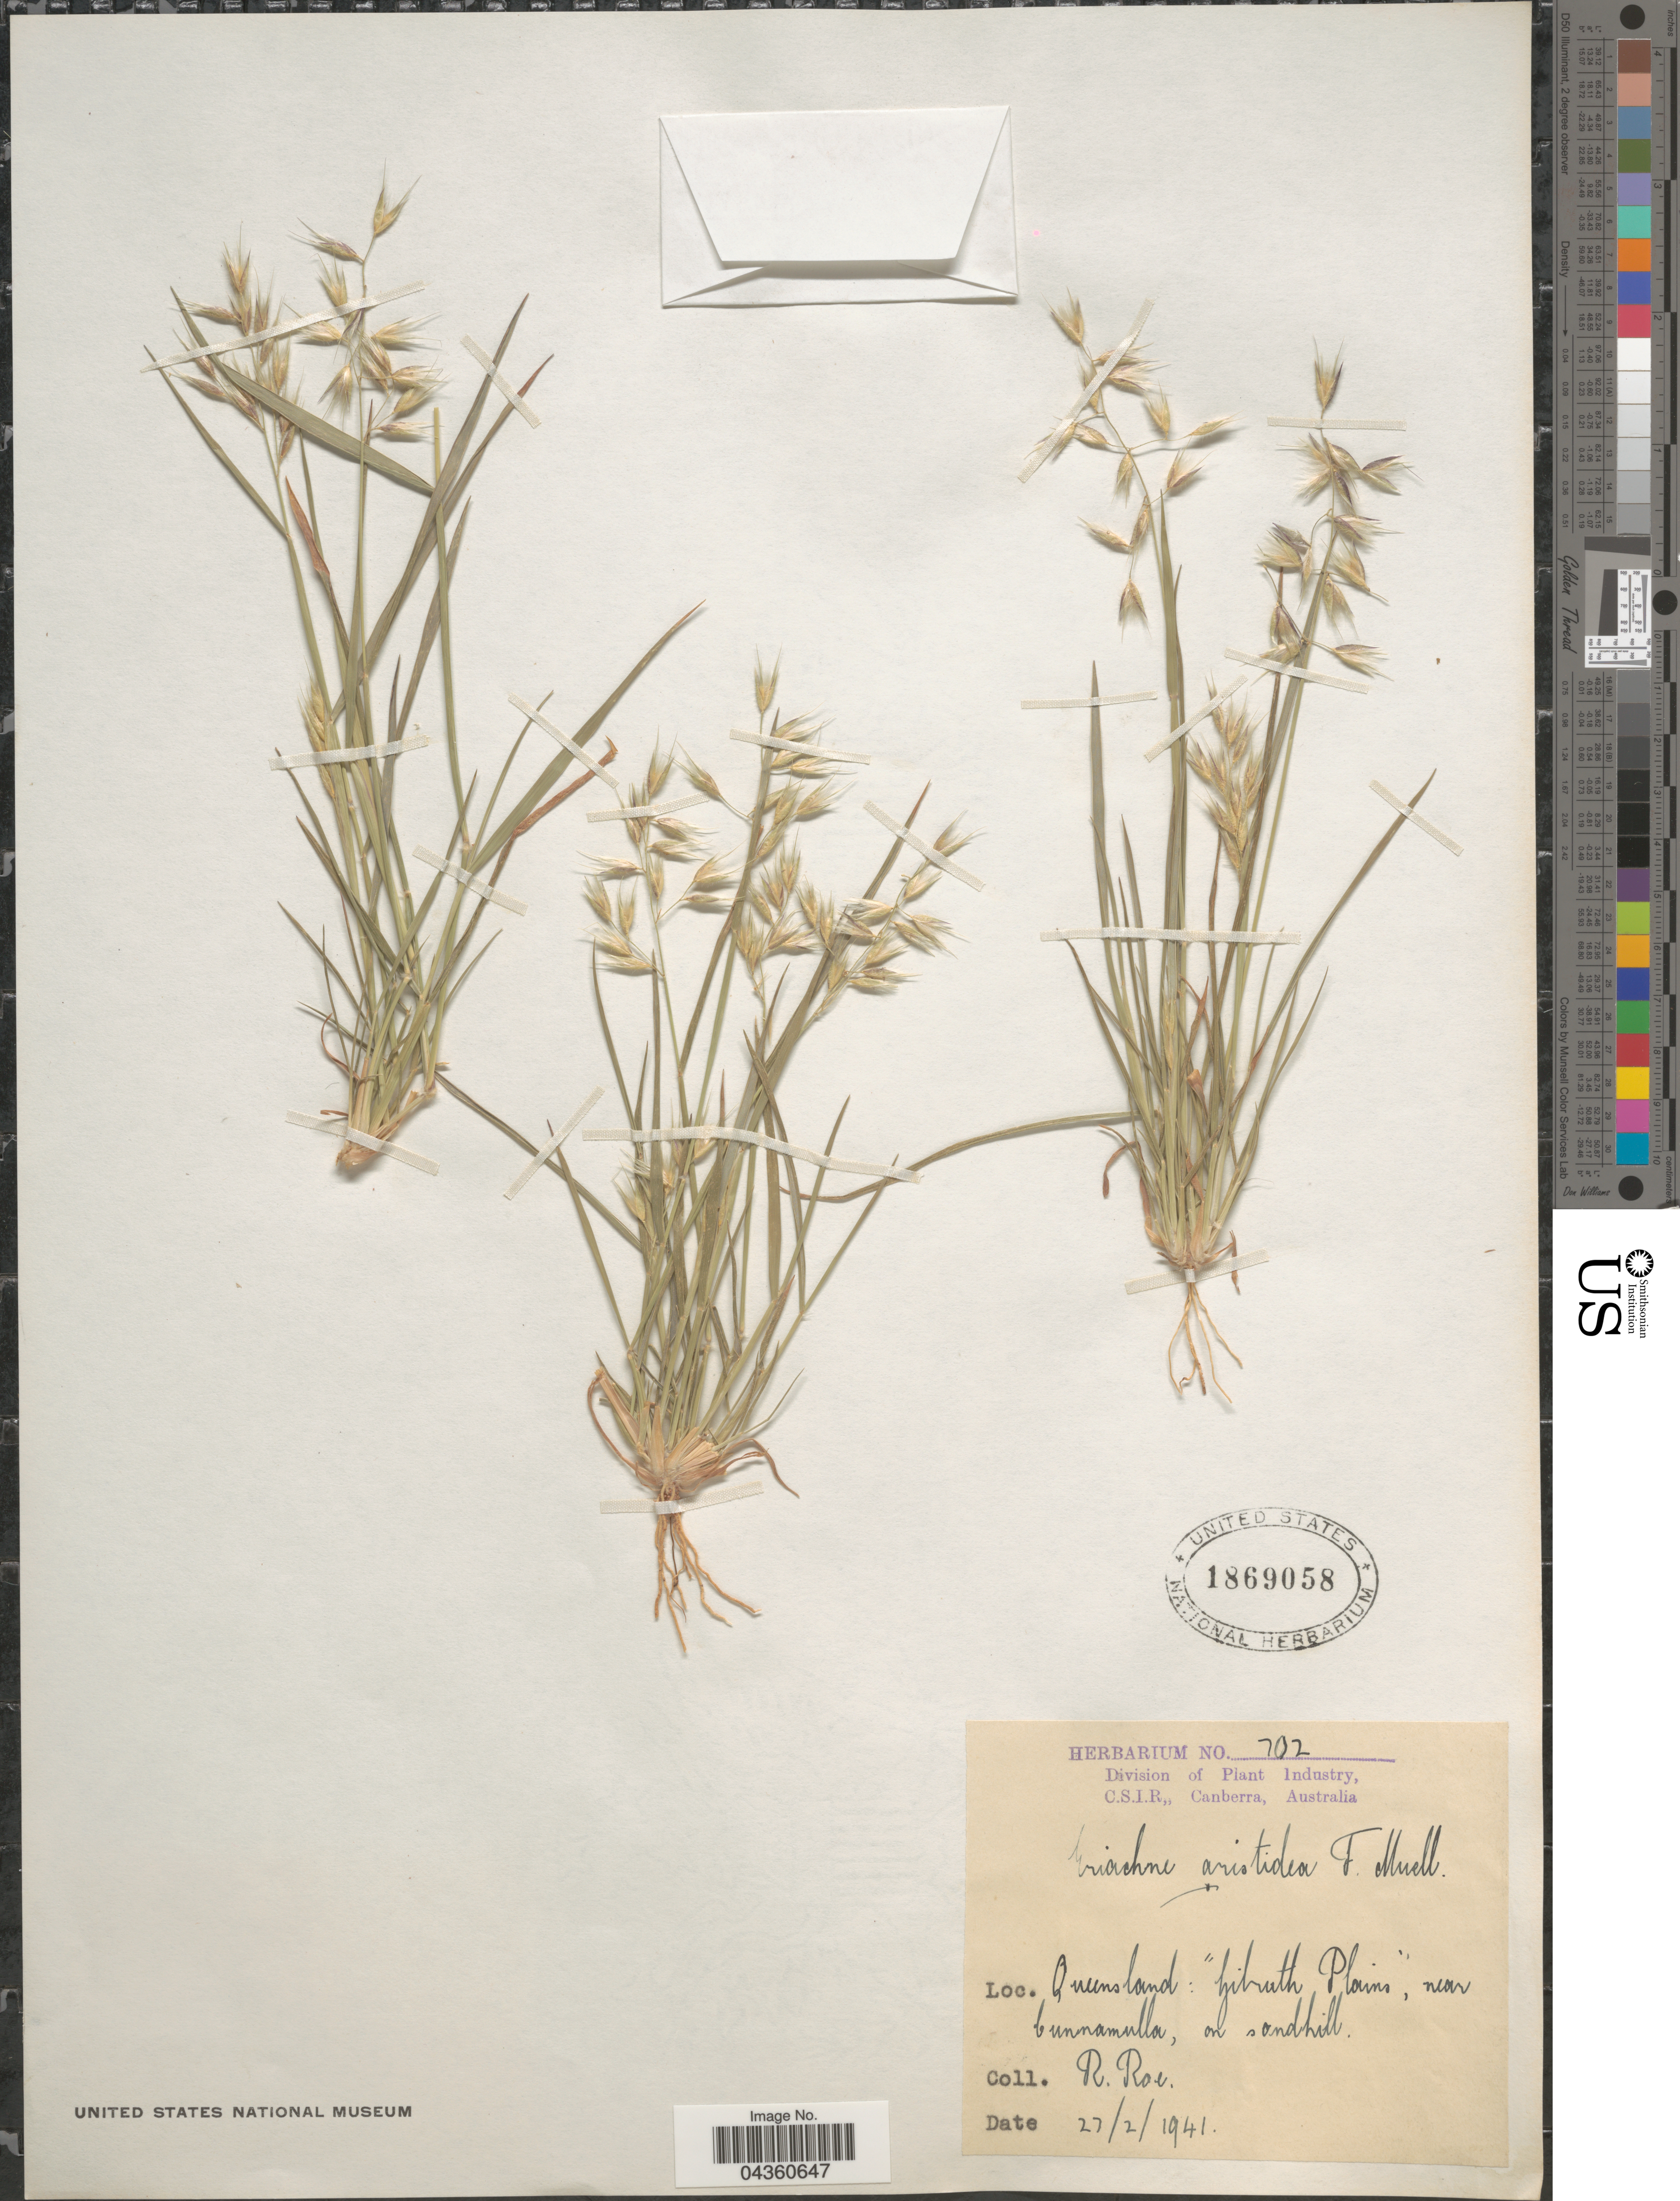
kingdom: Plantae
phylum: Tracheophyta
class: Liliopsida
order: Poales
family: Poaceae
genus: Eriachne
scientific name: Eriachne aristidea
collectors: R. Roe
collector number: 702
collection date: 1941-02-27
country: Australia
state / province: Queensland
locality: Gilruth Plains,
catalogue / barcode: US 1869058